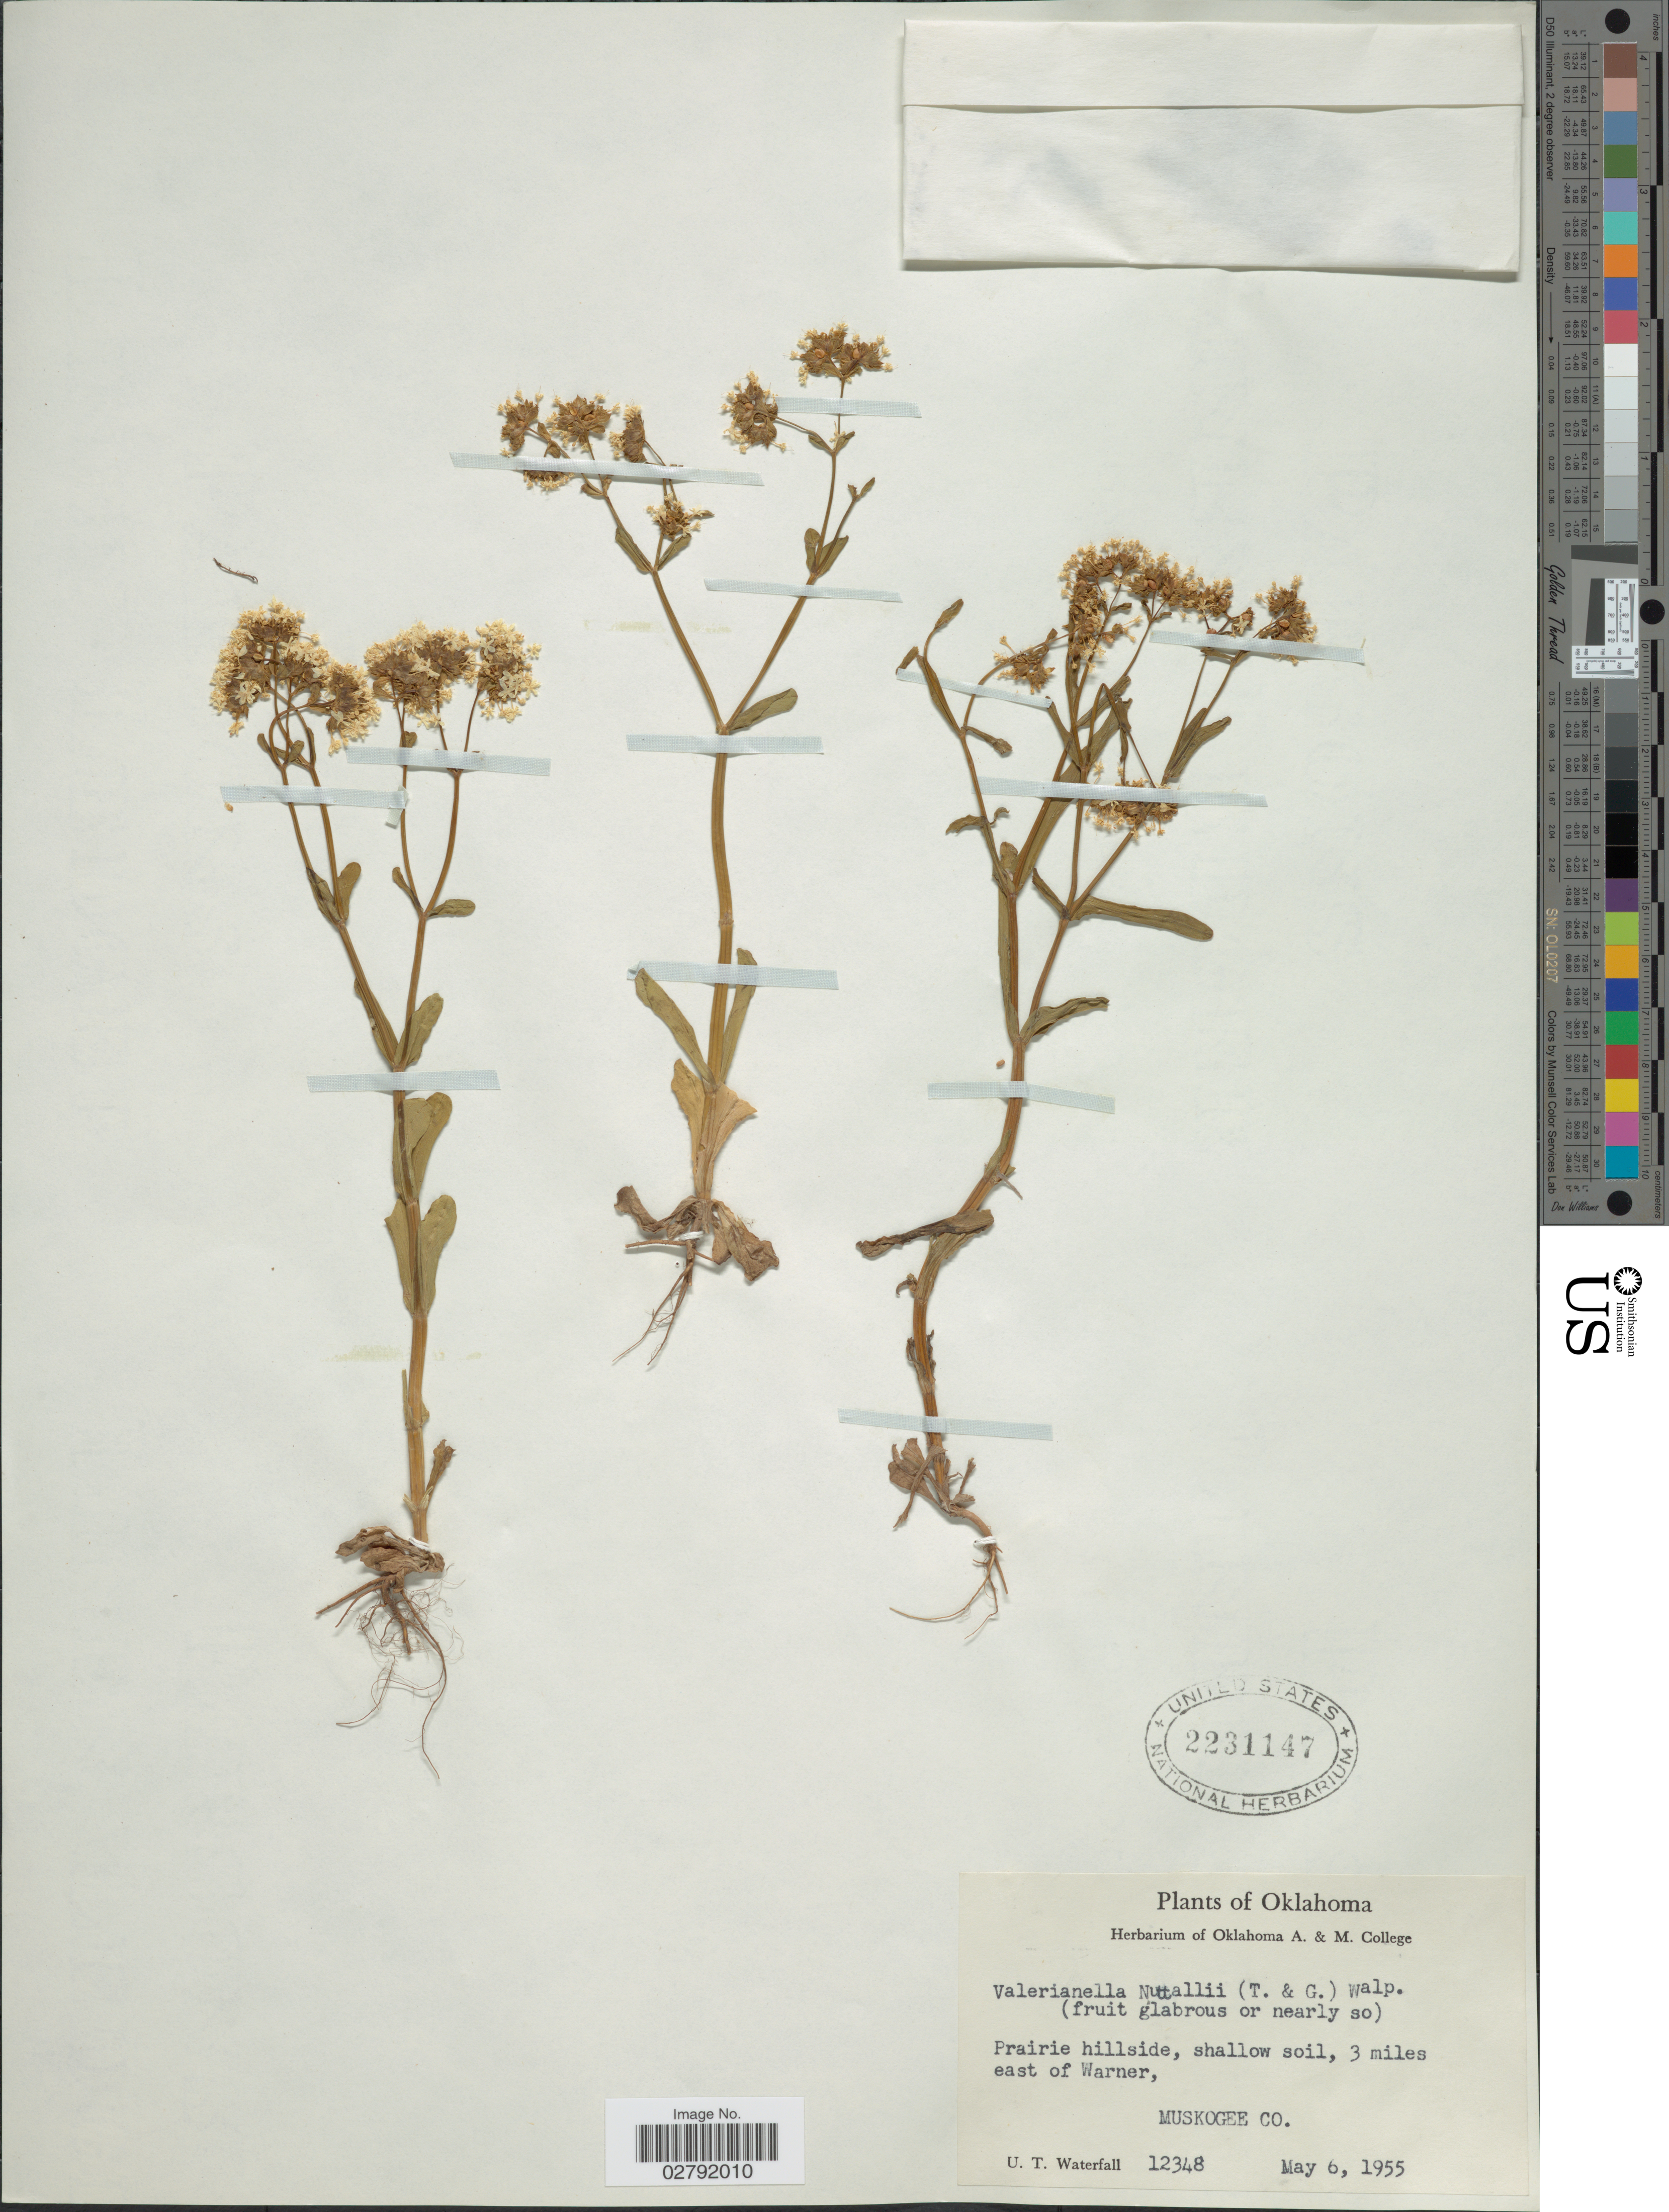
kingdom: Plantae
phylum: Tracheophyta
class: Magnoliopsida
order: Dipsacales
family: Caprifoliaceae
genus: Valerianella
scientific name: Valerianella nuttallii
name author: (Torr. & A. Gray) Walp.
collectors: U. T. Waterfall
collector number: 12348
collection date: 1955-05-06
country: United States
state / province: Oklahoma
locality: Prairie hillside, shallow soil, 3 miles east of Warner, Muskogee Co.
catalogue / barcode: US 2231147